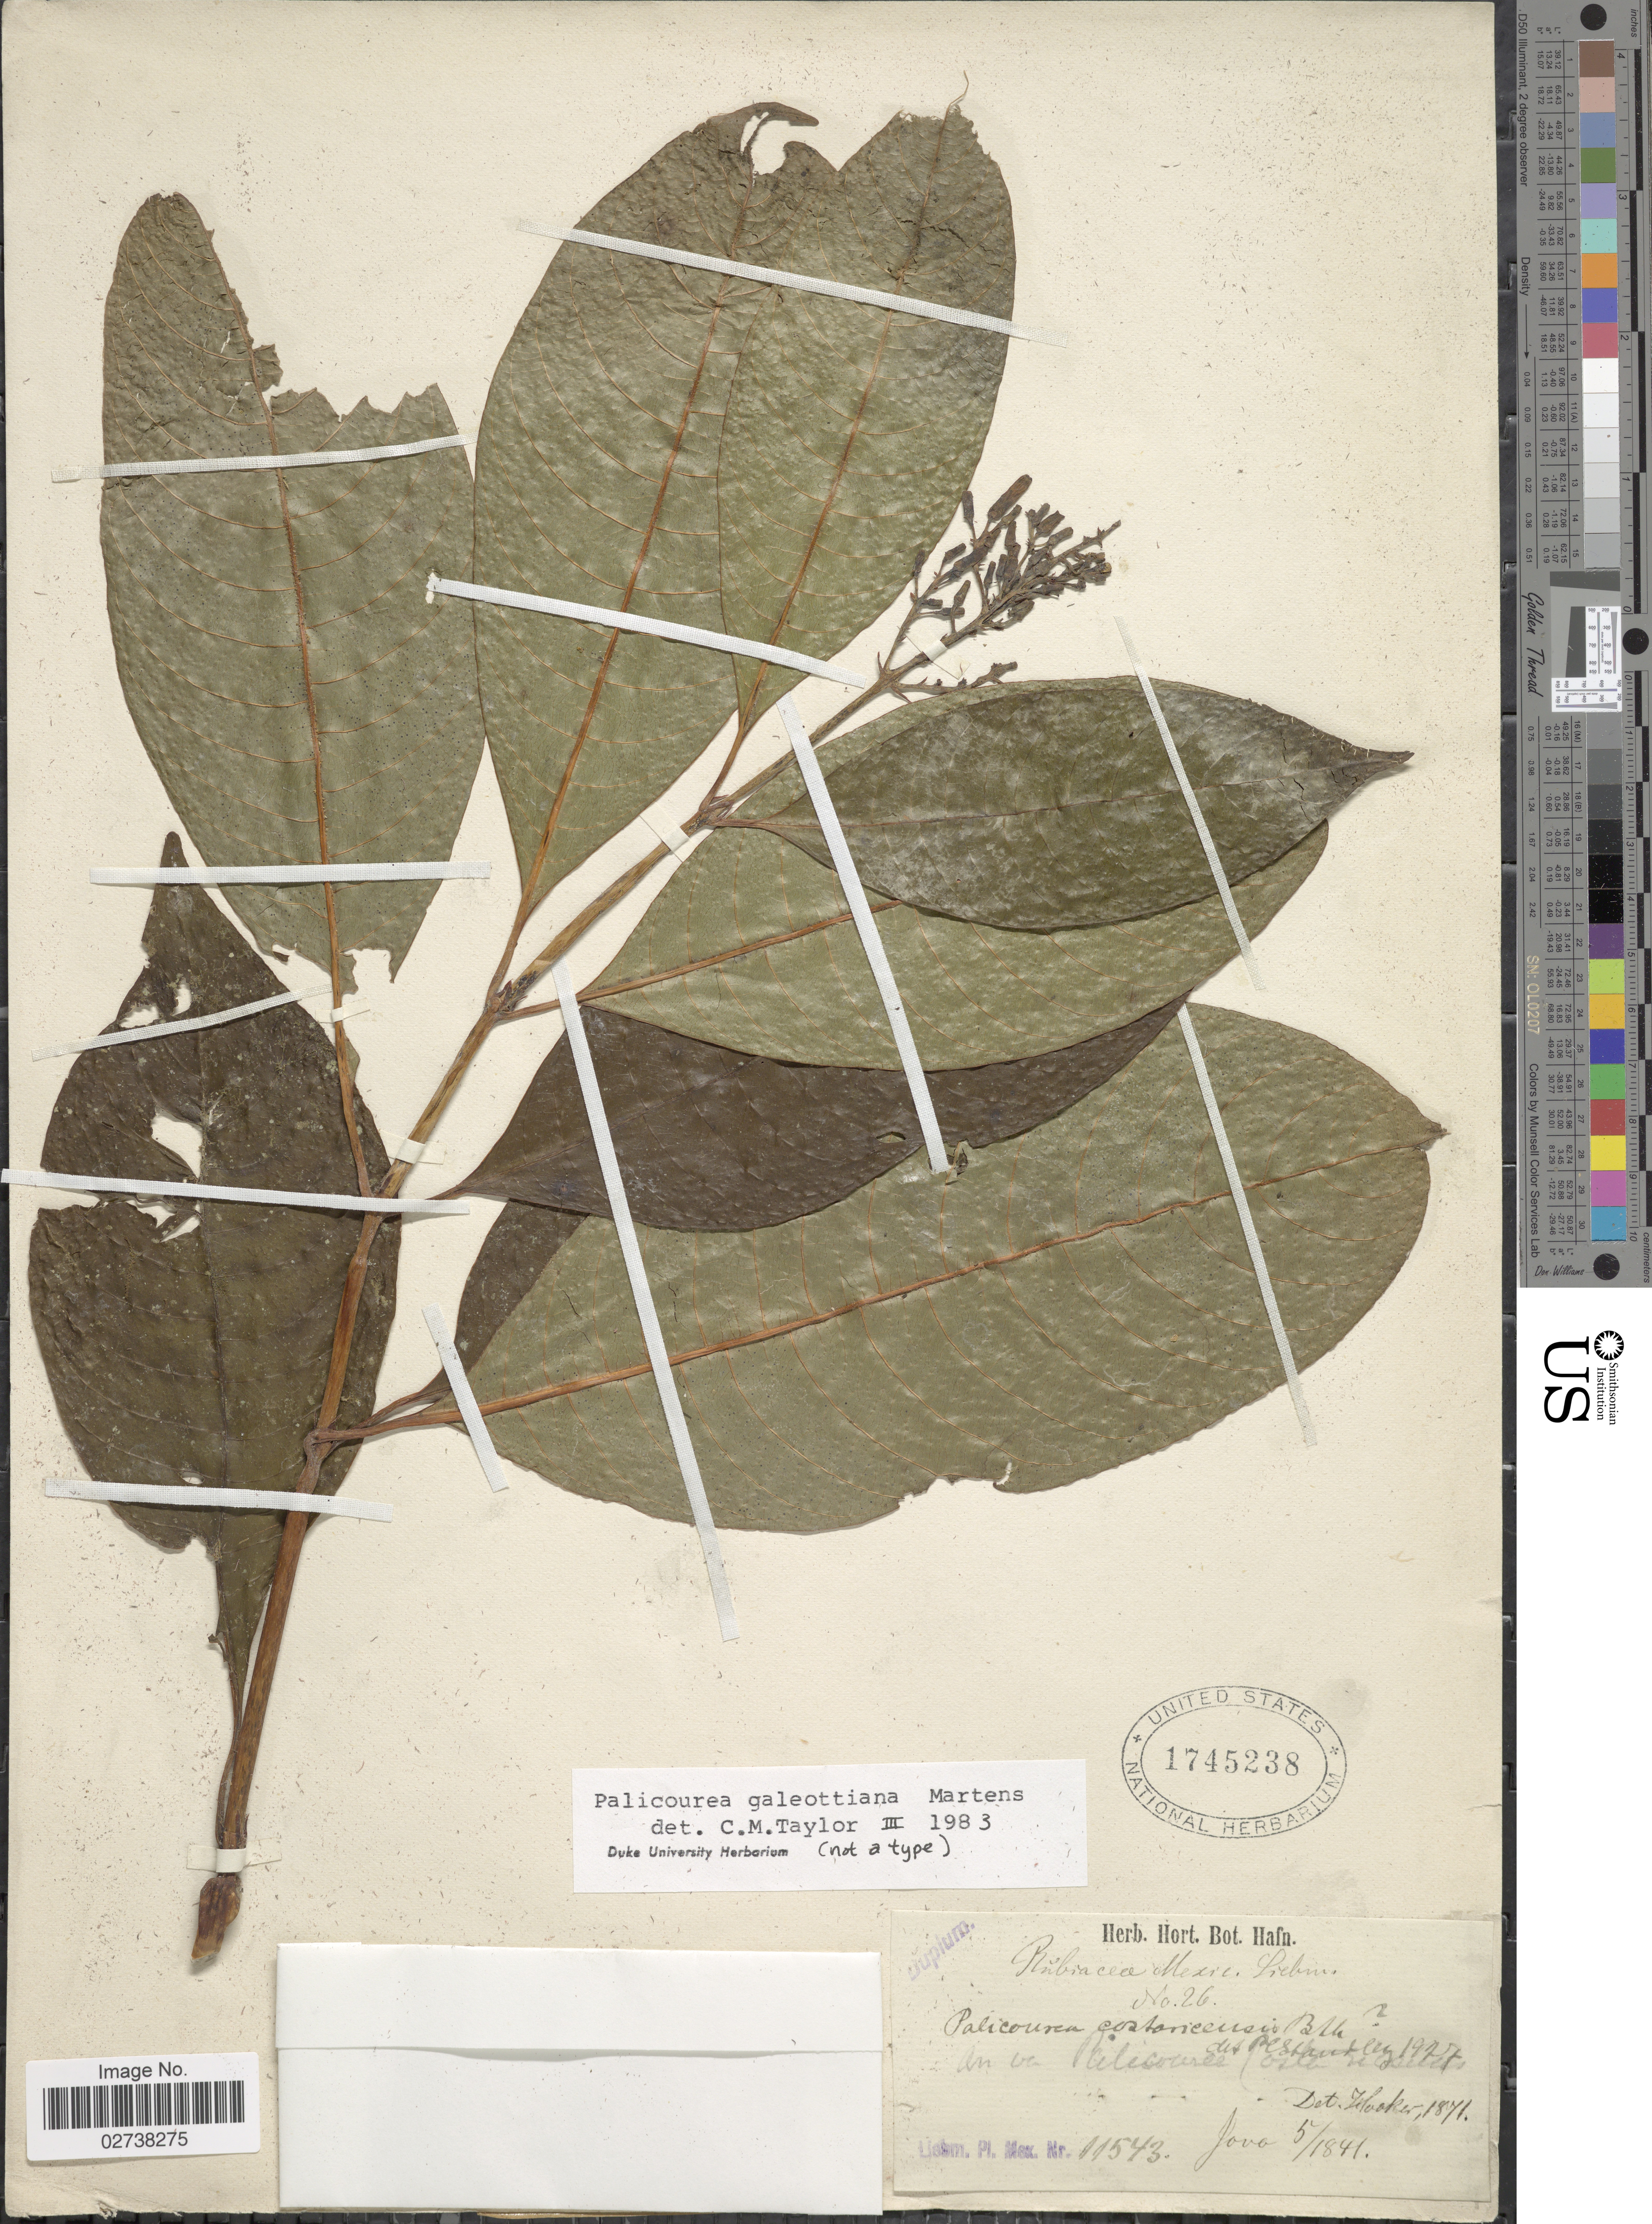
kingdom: Plantae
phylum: Tracheophyta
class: Magnoliopsida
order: Gentianales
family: Rubiaceae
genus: Palicourea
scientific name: Palicourea galeottiana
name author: M. Martens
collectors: Liebmann, --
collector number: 11543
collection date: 1841-05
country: Mexico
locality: Jovo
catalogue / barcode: US 1745238